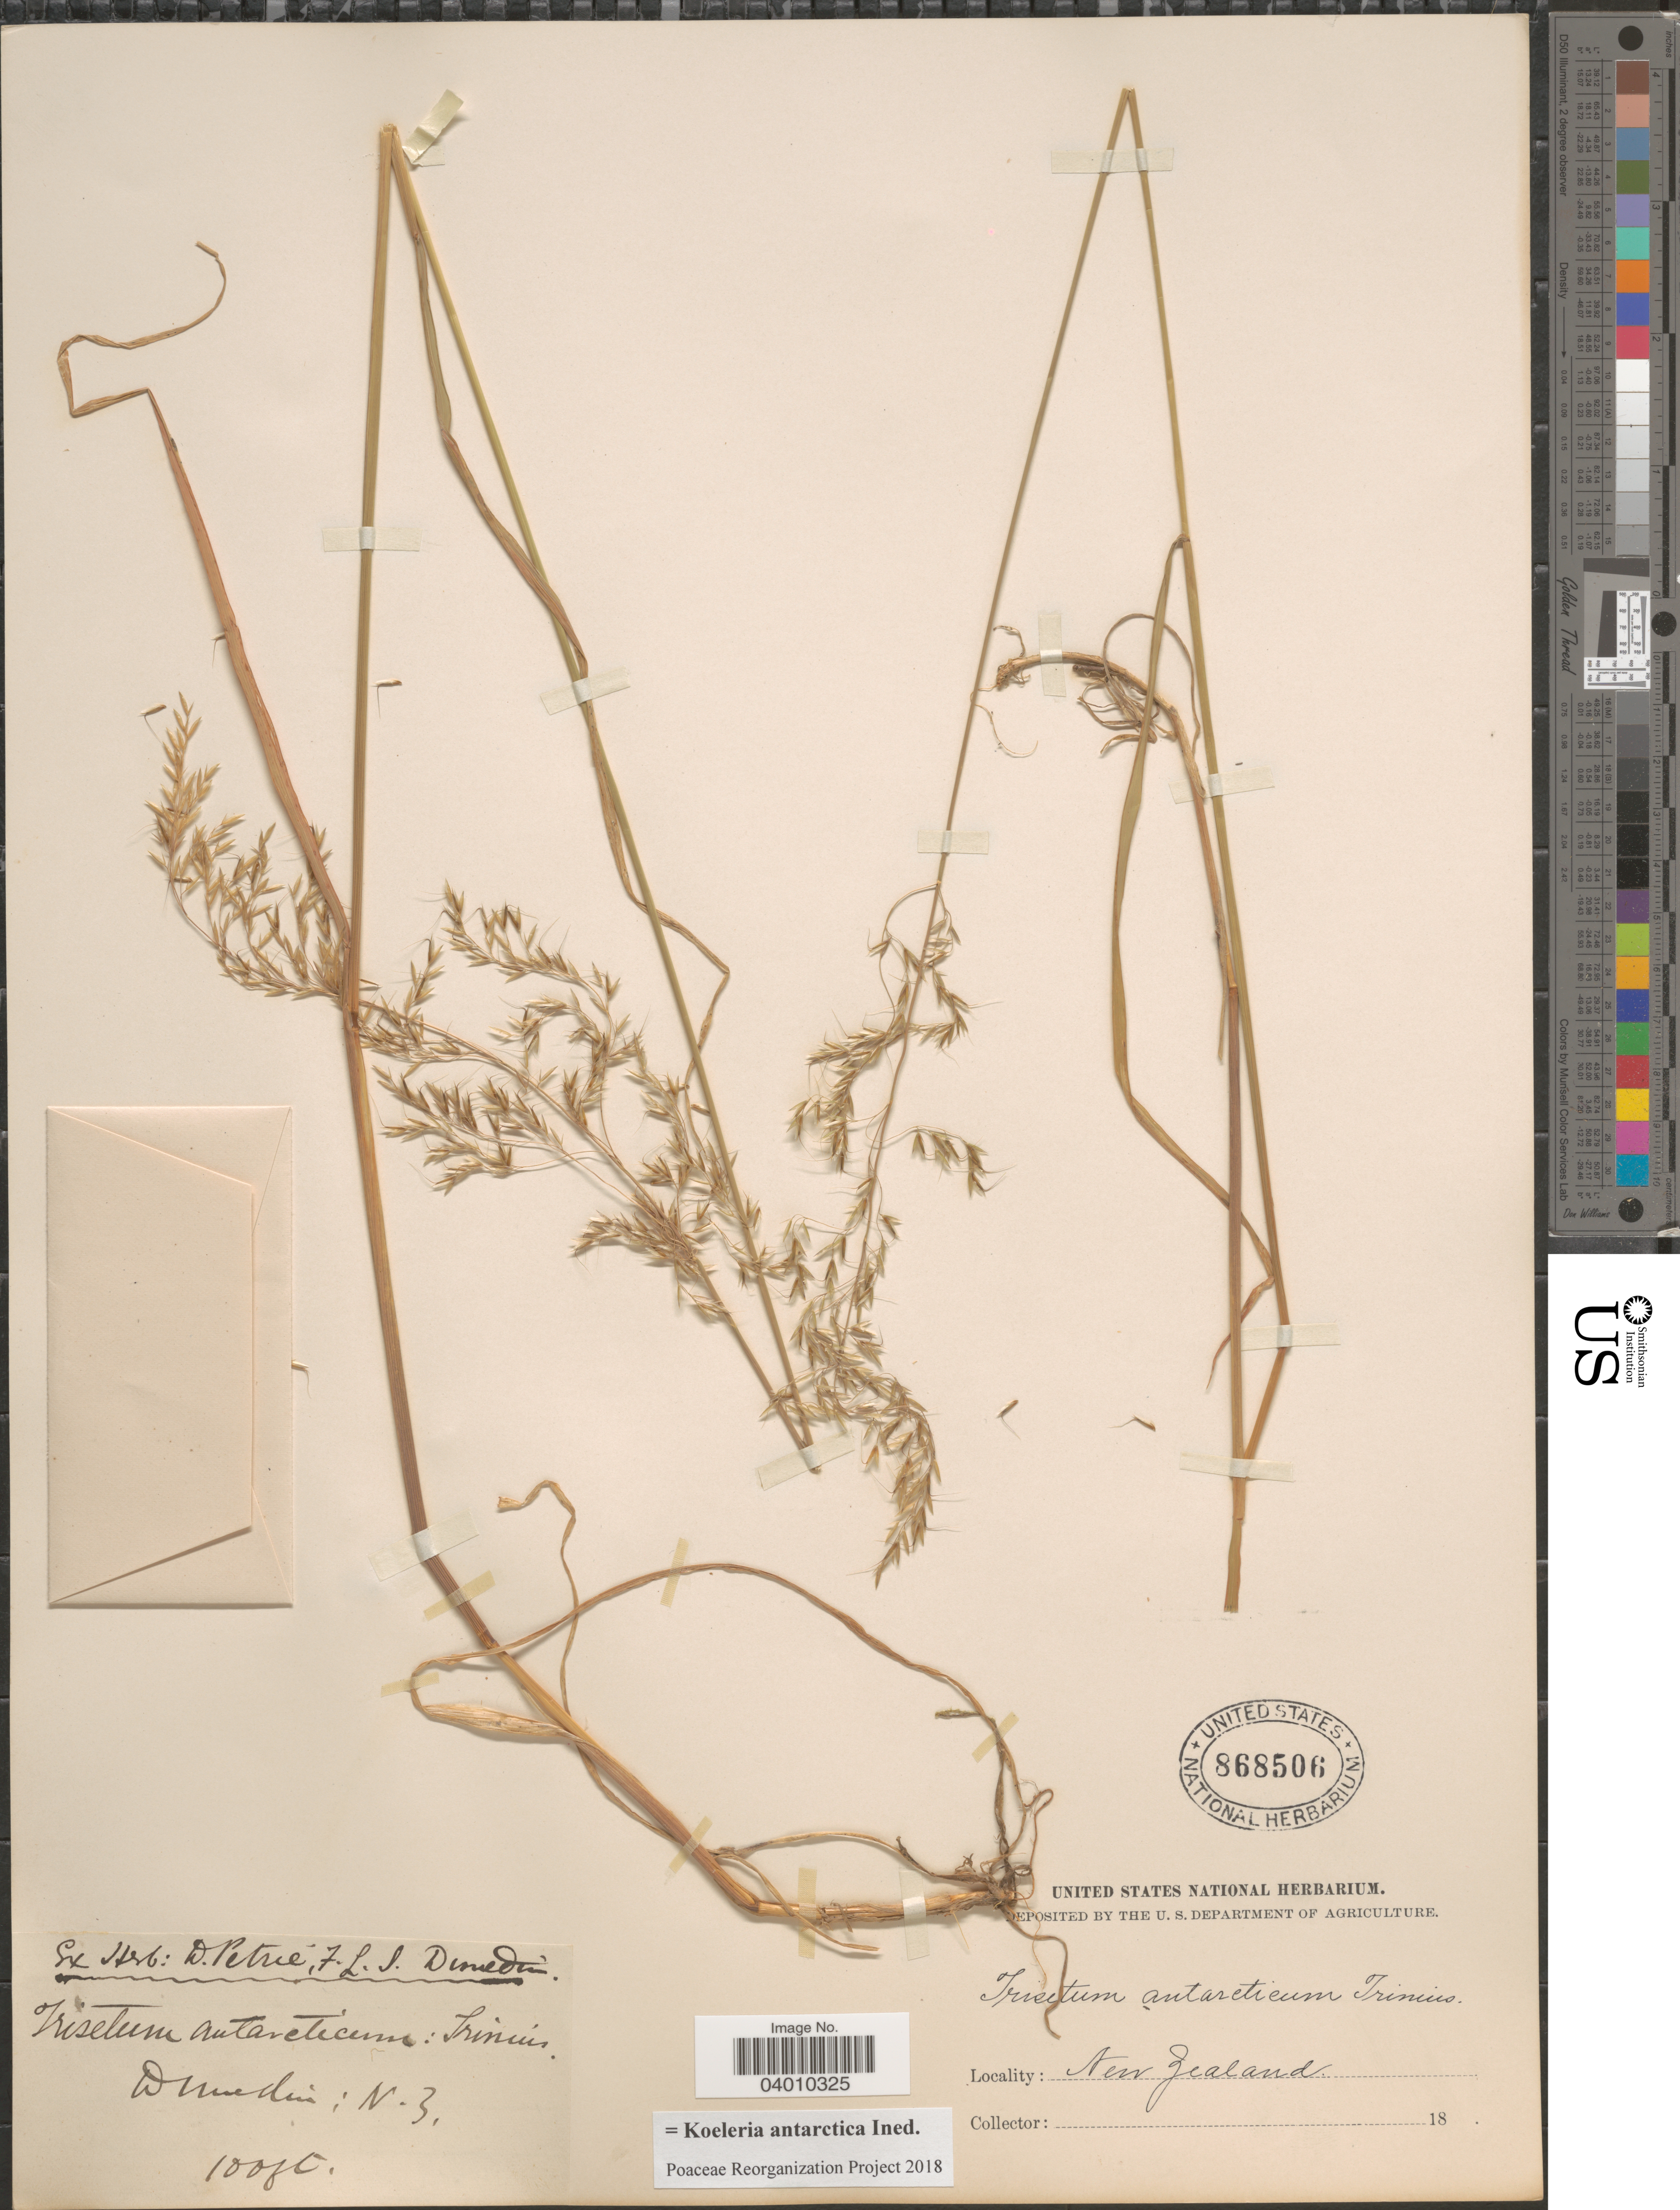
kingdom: Plantae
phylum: Tracheophyta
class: Liliopsida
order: Poales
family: Poaceae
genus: Koeleria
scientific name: Koeleria antarctica ined.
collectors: Ex Herb. D. Petrie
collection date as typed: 18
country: New Zealand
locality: Dunedin.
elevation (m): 30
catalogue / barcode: US 868506